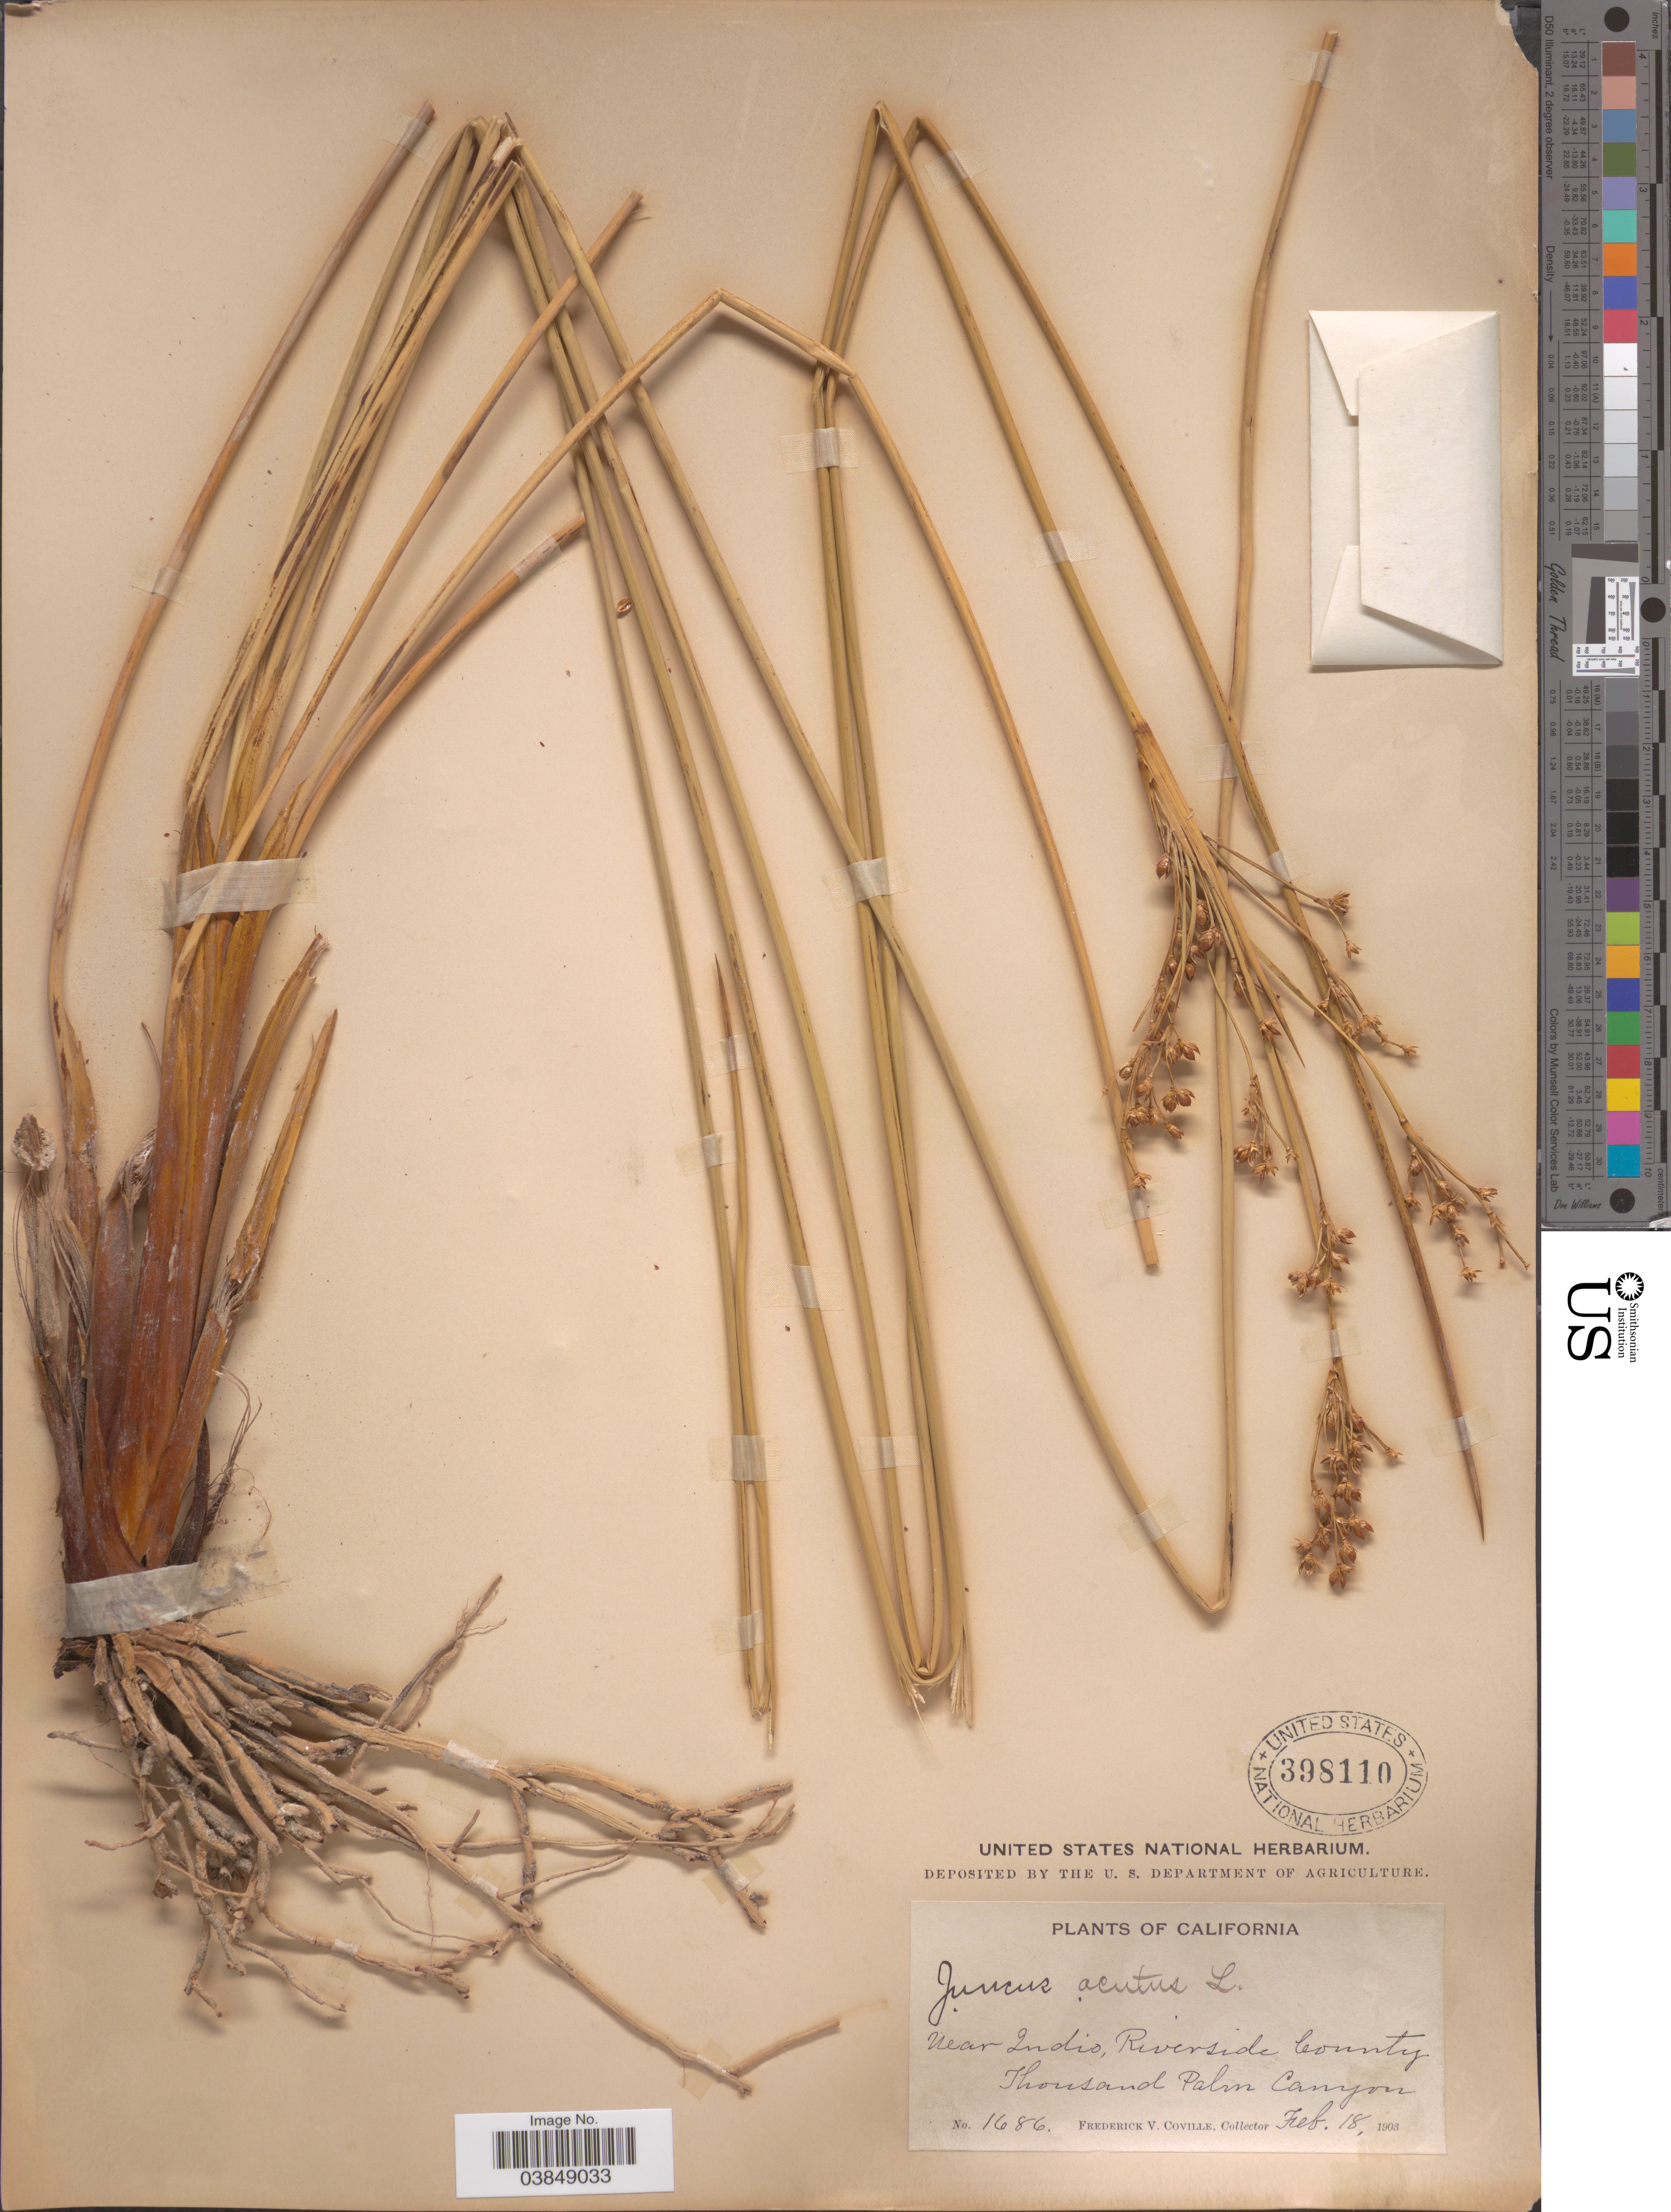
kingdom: Plantae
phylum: Tracheophyta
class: Liliopsida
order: Poales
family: Juncaceae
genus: Juncus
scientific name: Juncus acutus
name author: L.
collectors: F. V. Coville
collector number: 1686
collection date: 1903-02-18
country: United States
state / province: California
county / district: Riverside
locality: Near Indio, Riverside County. Thousand Palm Canyon.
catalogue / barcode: US 398110